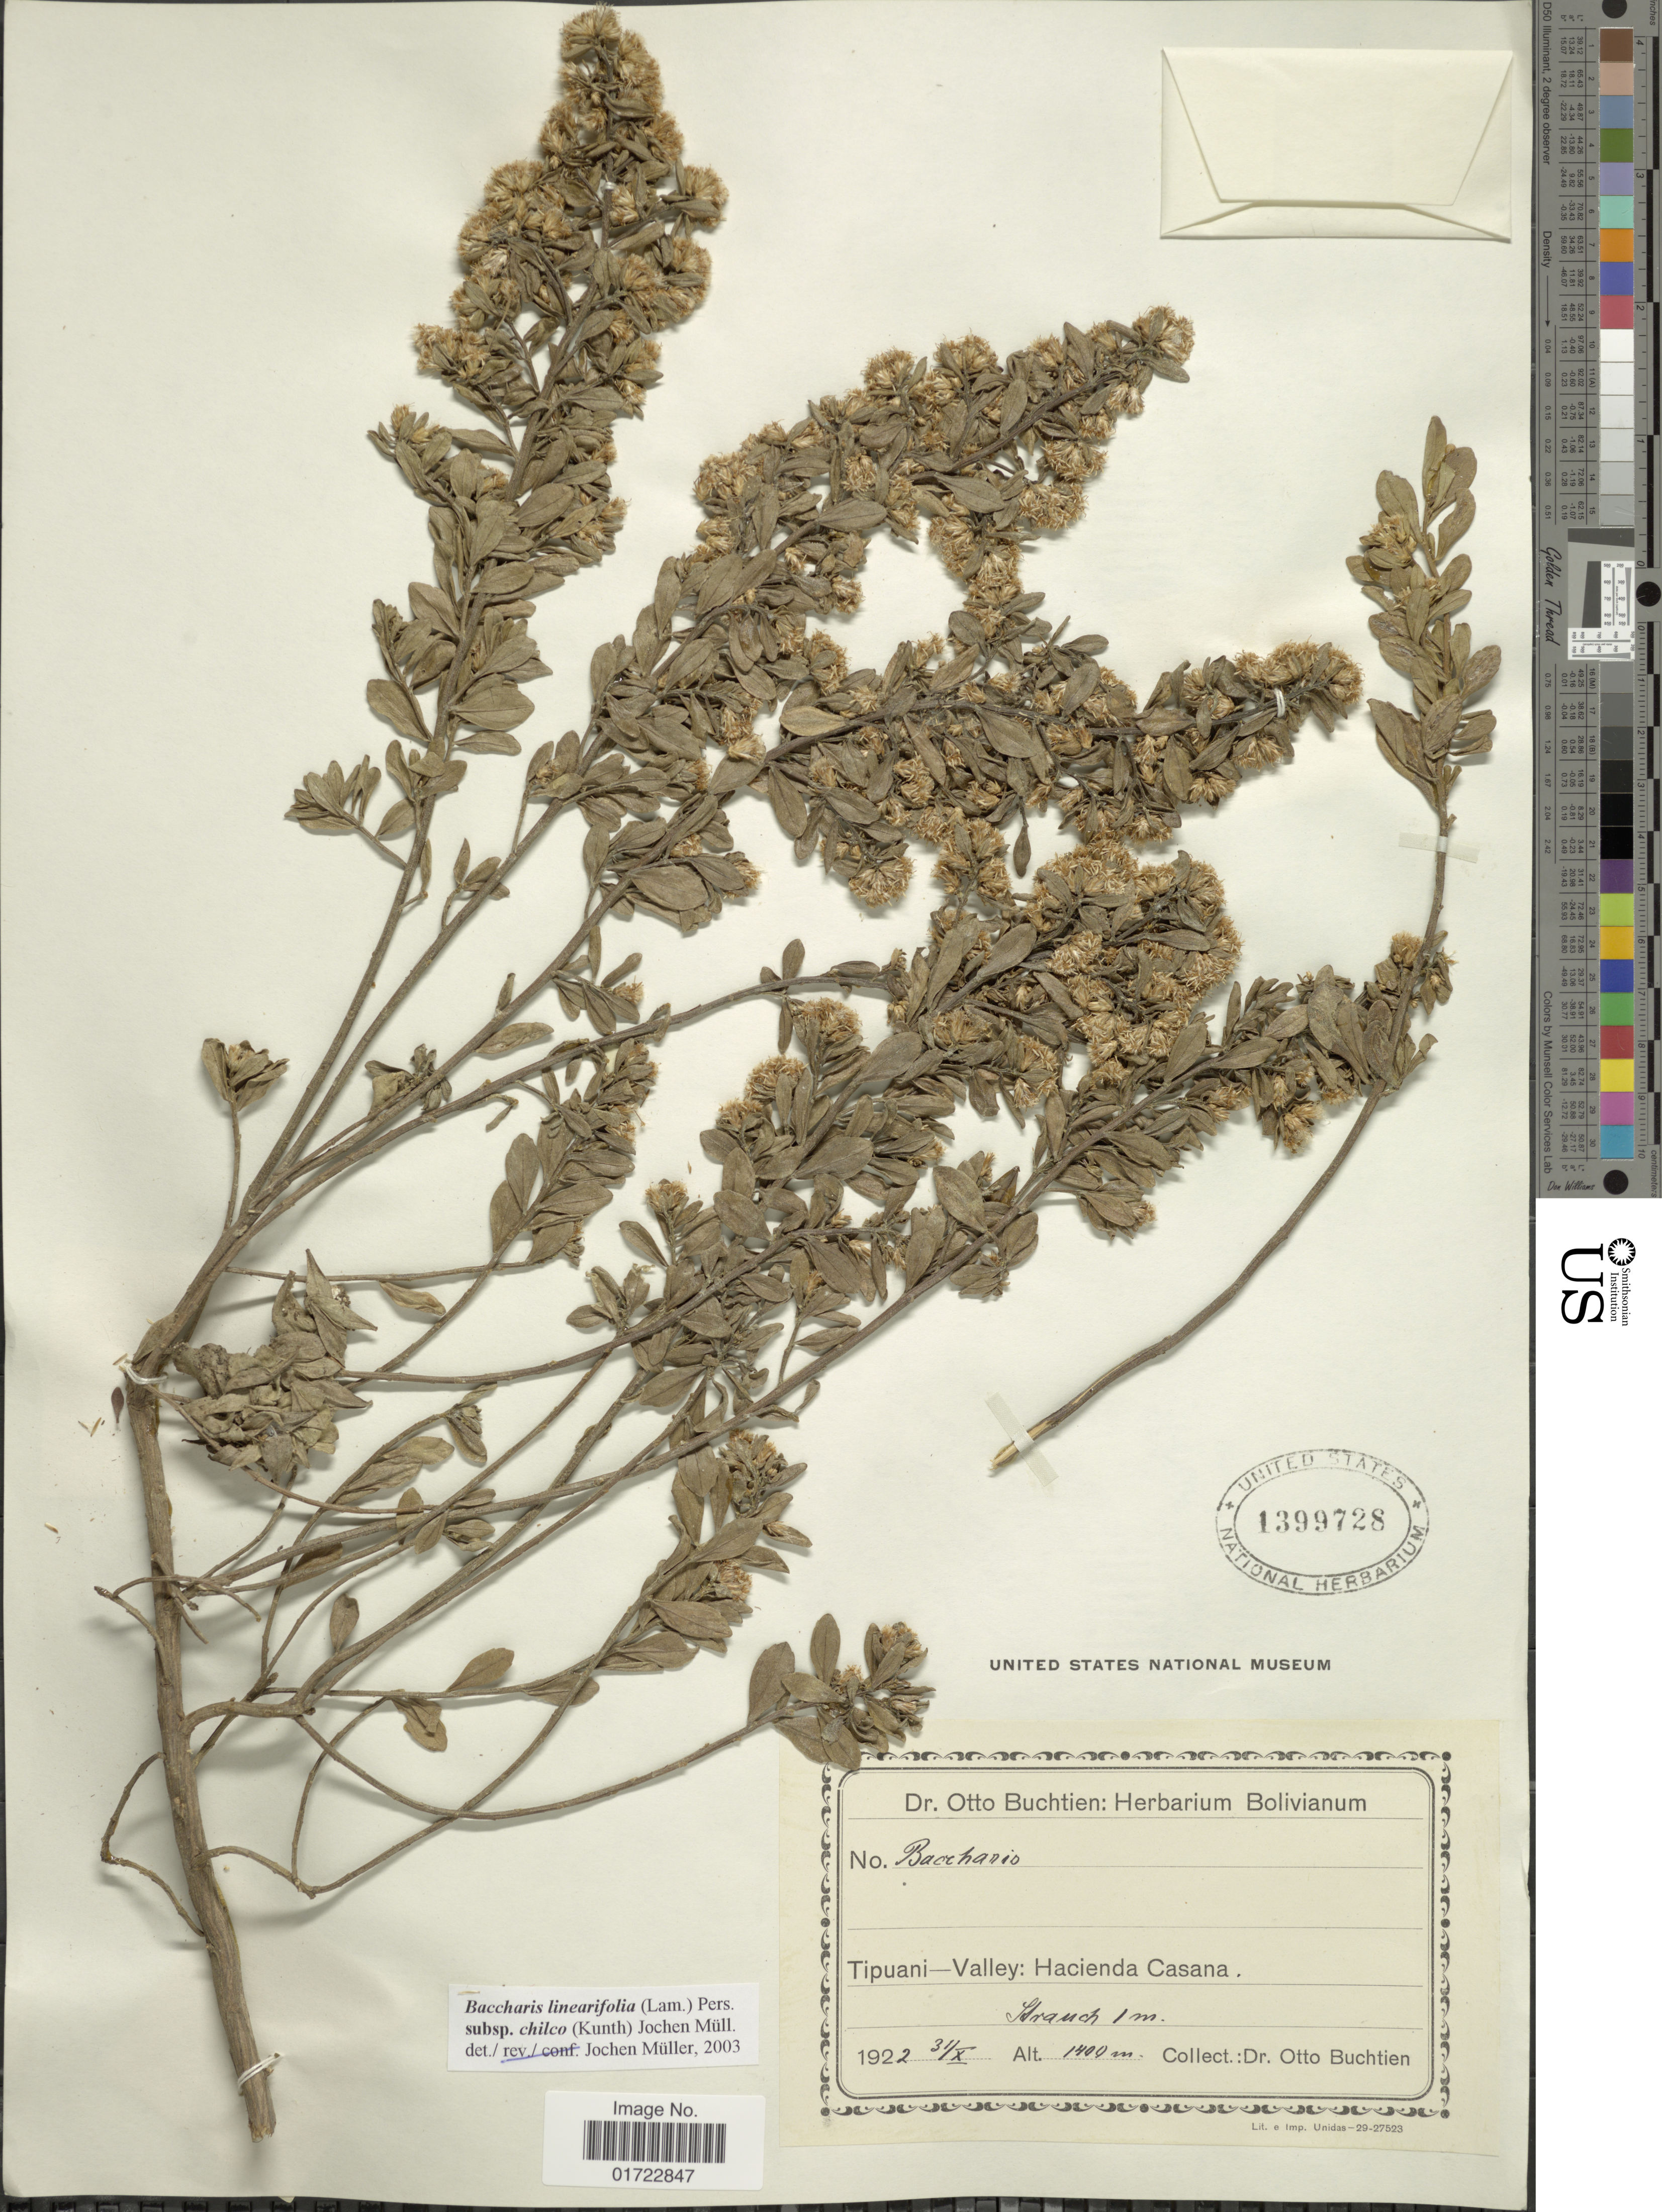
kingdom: Plantae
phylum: Tracheophyta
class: Magnoliopsida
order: Asterales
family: Asteraceae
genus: Baccharis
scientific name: Baccharis linearifolia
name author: (Lam.) Pers.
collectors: O. Buchtien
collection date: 1922-10-31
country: Bolivia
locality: Tipuani - Valley: Hacienda Casana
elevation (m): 1400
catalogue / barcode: US 1399728